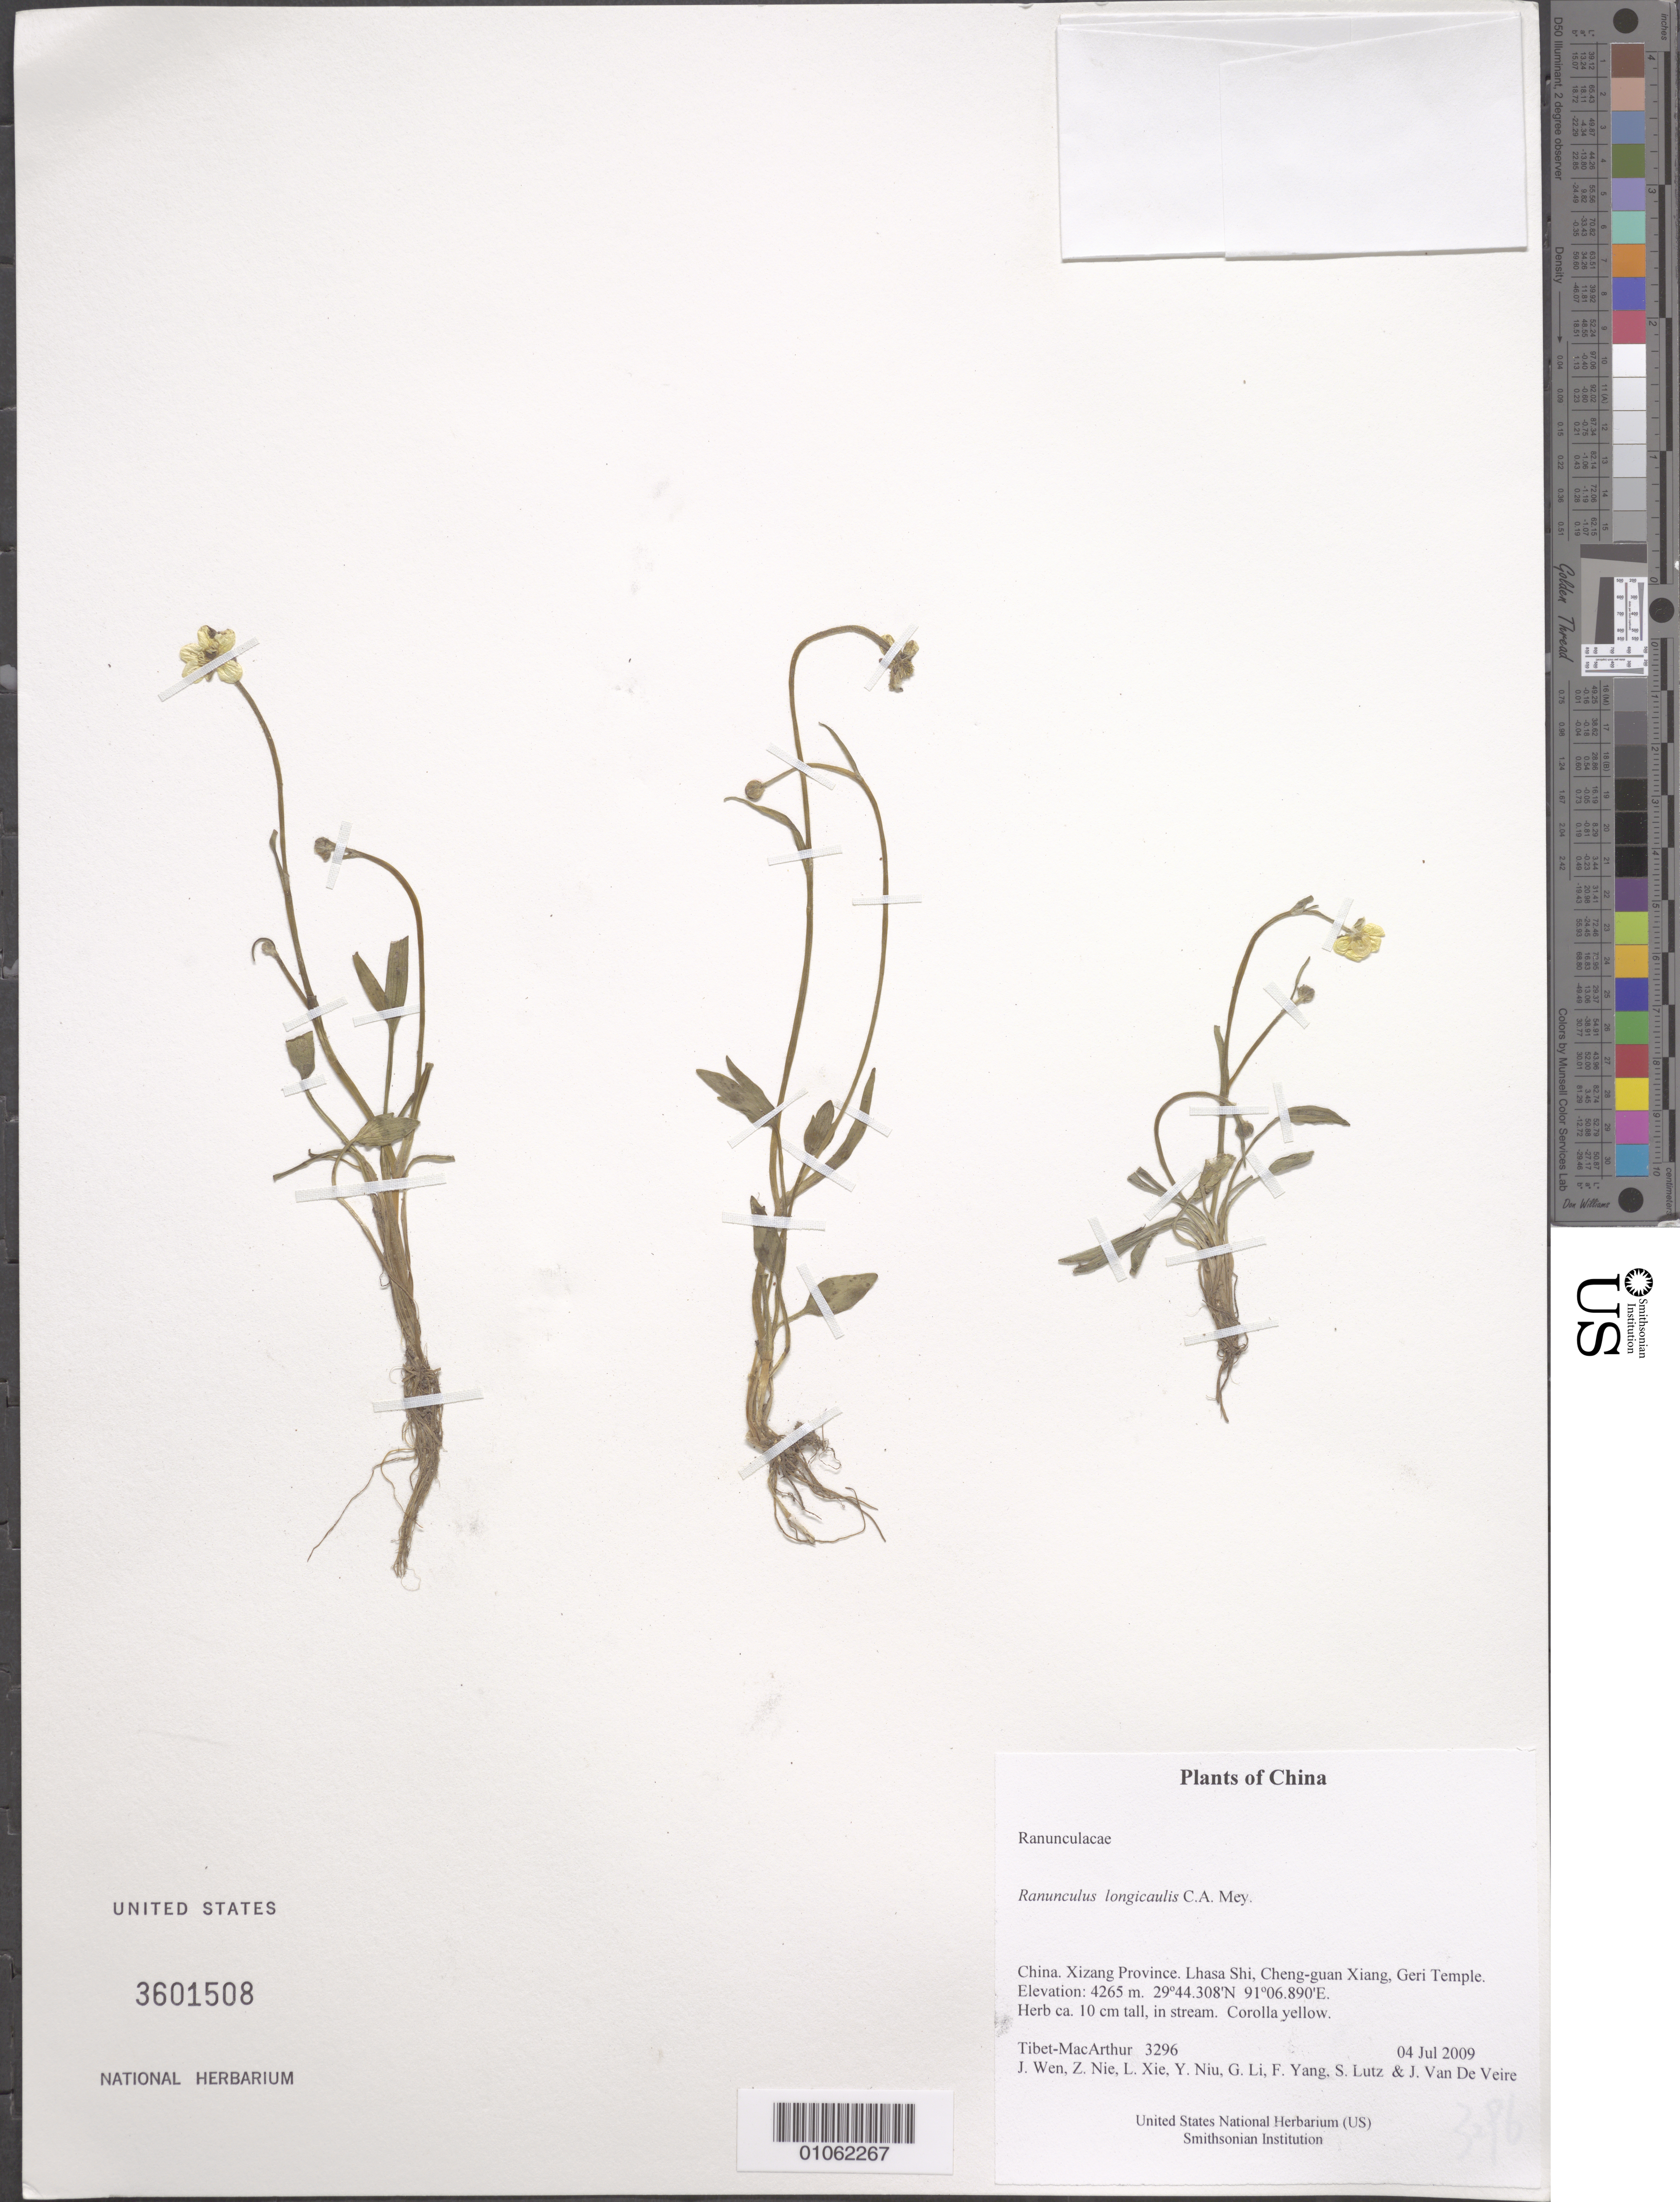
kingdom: Plantae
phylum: Tracheophyta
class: Magnoliopsida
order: Ranunculales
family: Ranunculaceae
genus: Ranunculus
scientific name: Ranunculus longicaulis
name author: C.A. Mey.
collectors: Tibet-MacArthur, J. Wen, Z. Nie, L. Xie, Y. Niu, G. Li, F. Yang, S. Lutz & J. Van De Veire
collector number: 3296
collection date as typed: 04 Jul 2009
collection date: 2009-07-04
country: China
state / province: Xizang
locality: Lhasa Shi, Cheng-guan Xiang, Geri Temple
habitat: In stream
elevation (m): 4265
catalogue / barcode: US 3601508